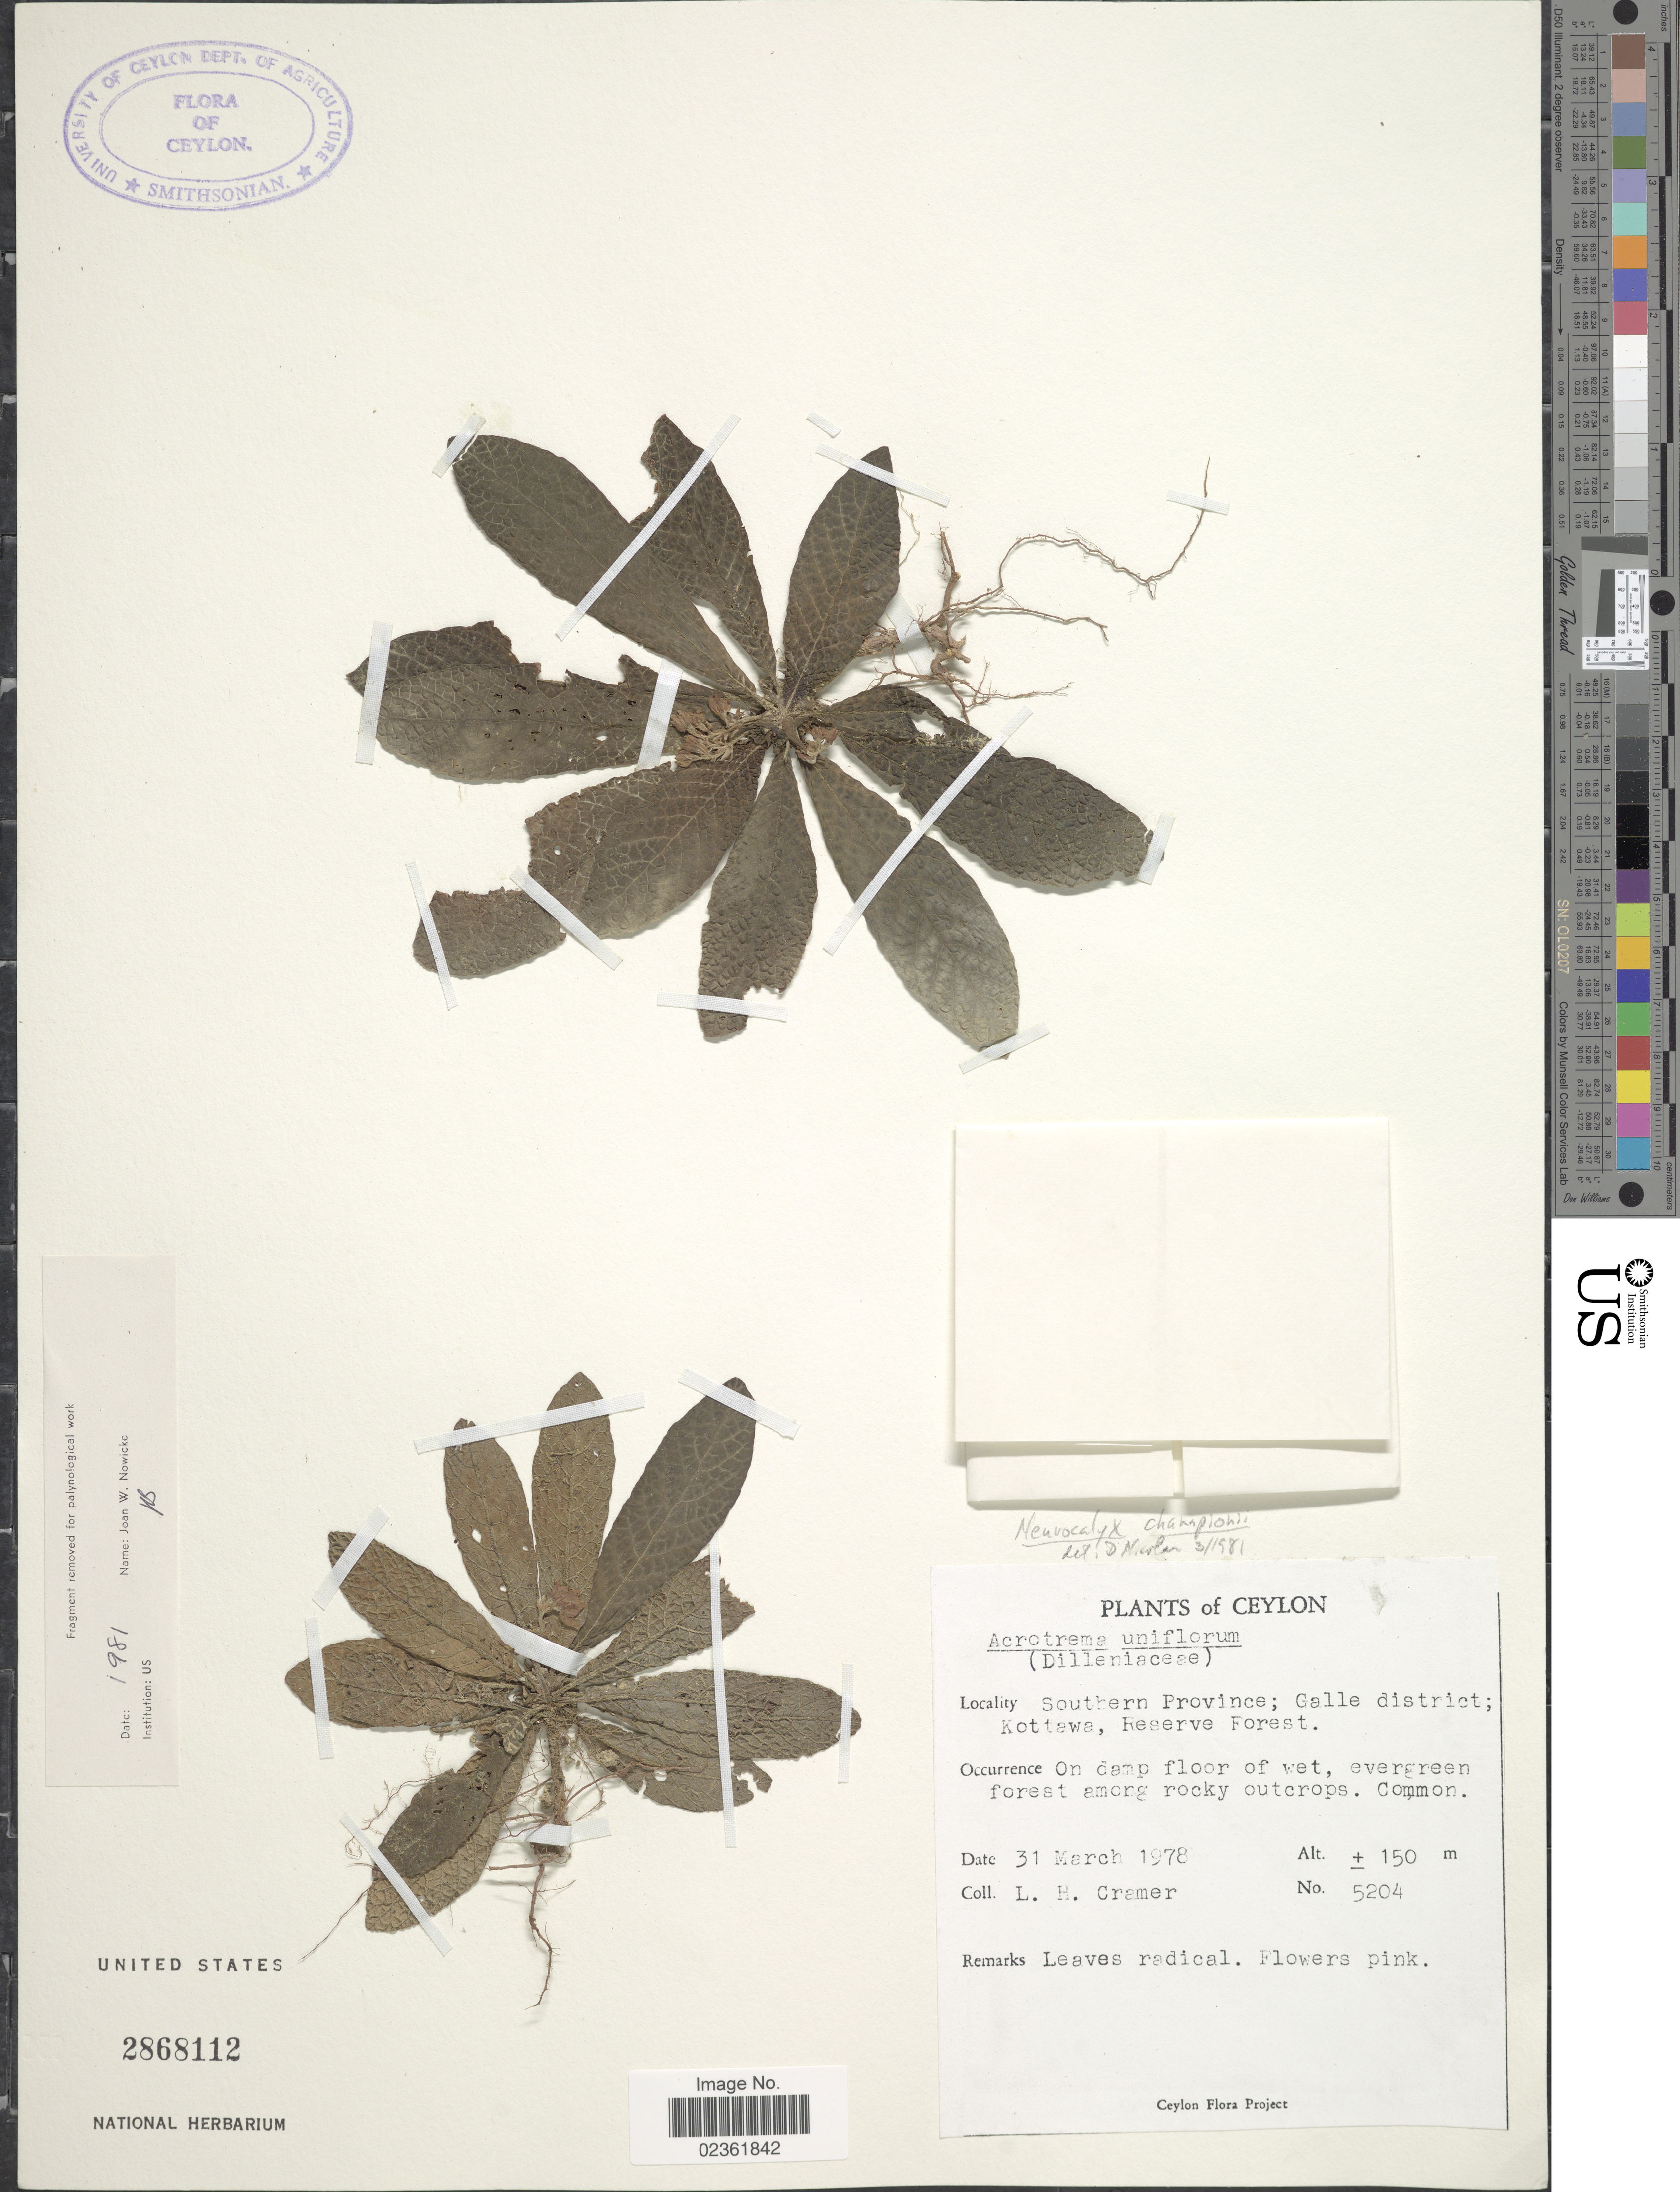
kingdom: Plantae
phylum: Tracheophyta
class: Magnoliopsida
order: Gentianales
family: Rubiaceae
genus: Neurocalyx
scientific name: Neurocalyx championii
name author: Benth. ex Thwaites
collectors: L. H. Cramer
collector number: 5204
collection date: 1978-03-31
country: Sri Lanka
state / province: Southern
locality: Galle district; Kottawa, Reserve Forest, on damp floor. Ceylon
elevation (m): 150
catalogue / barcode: US 2868112